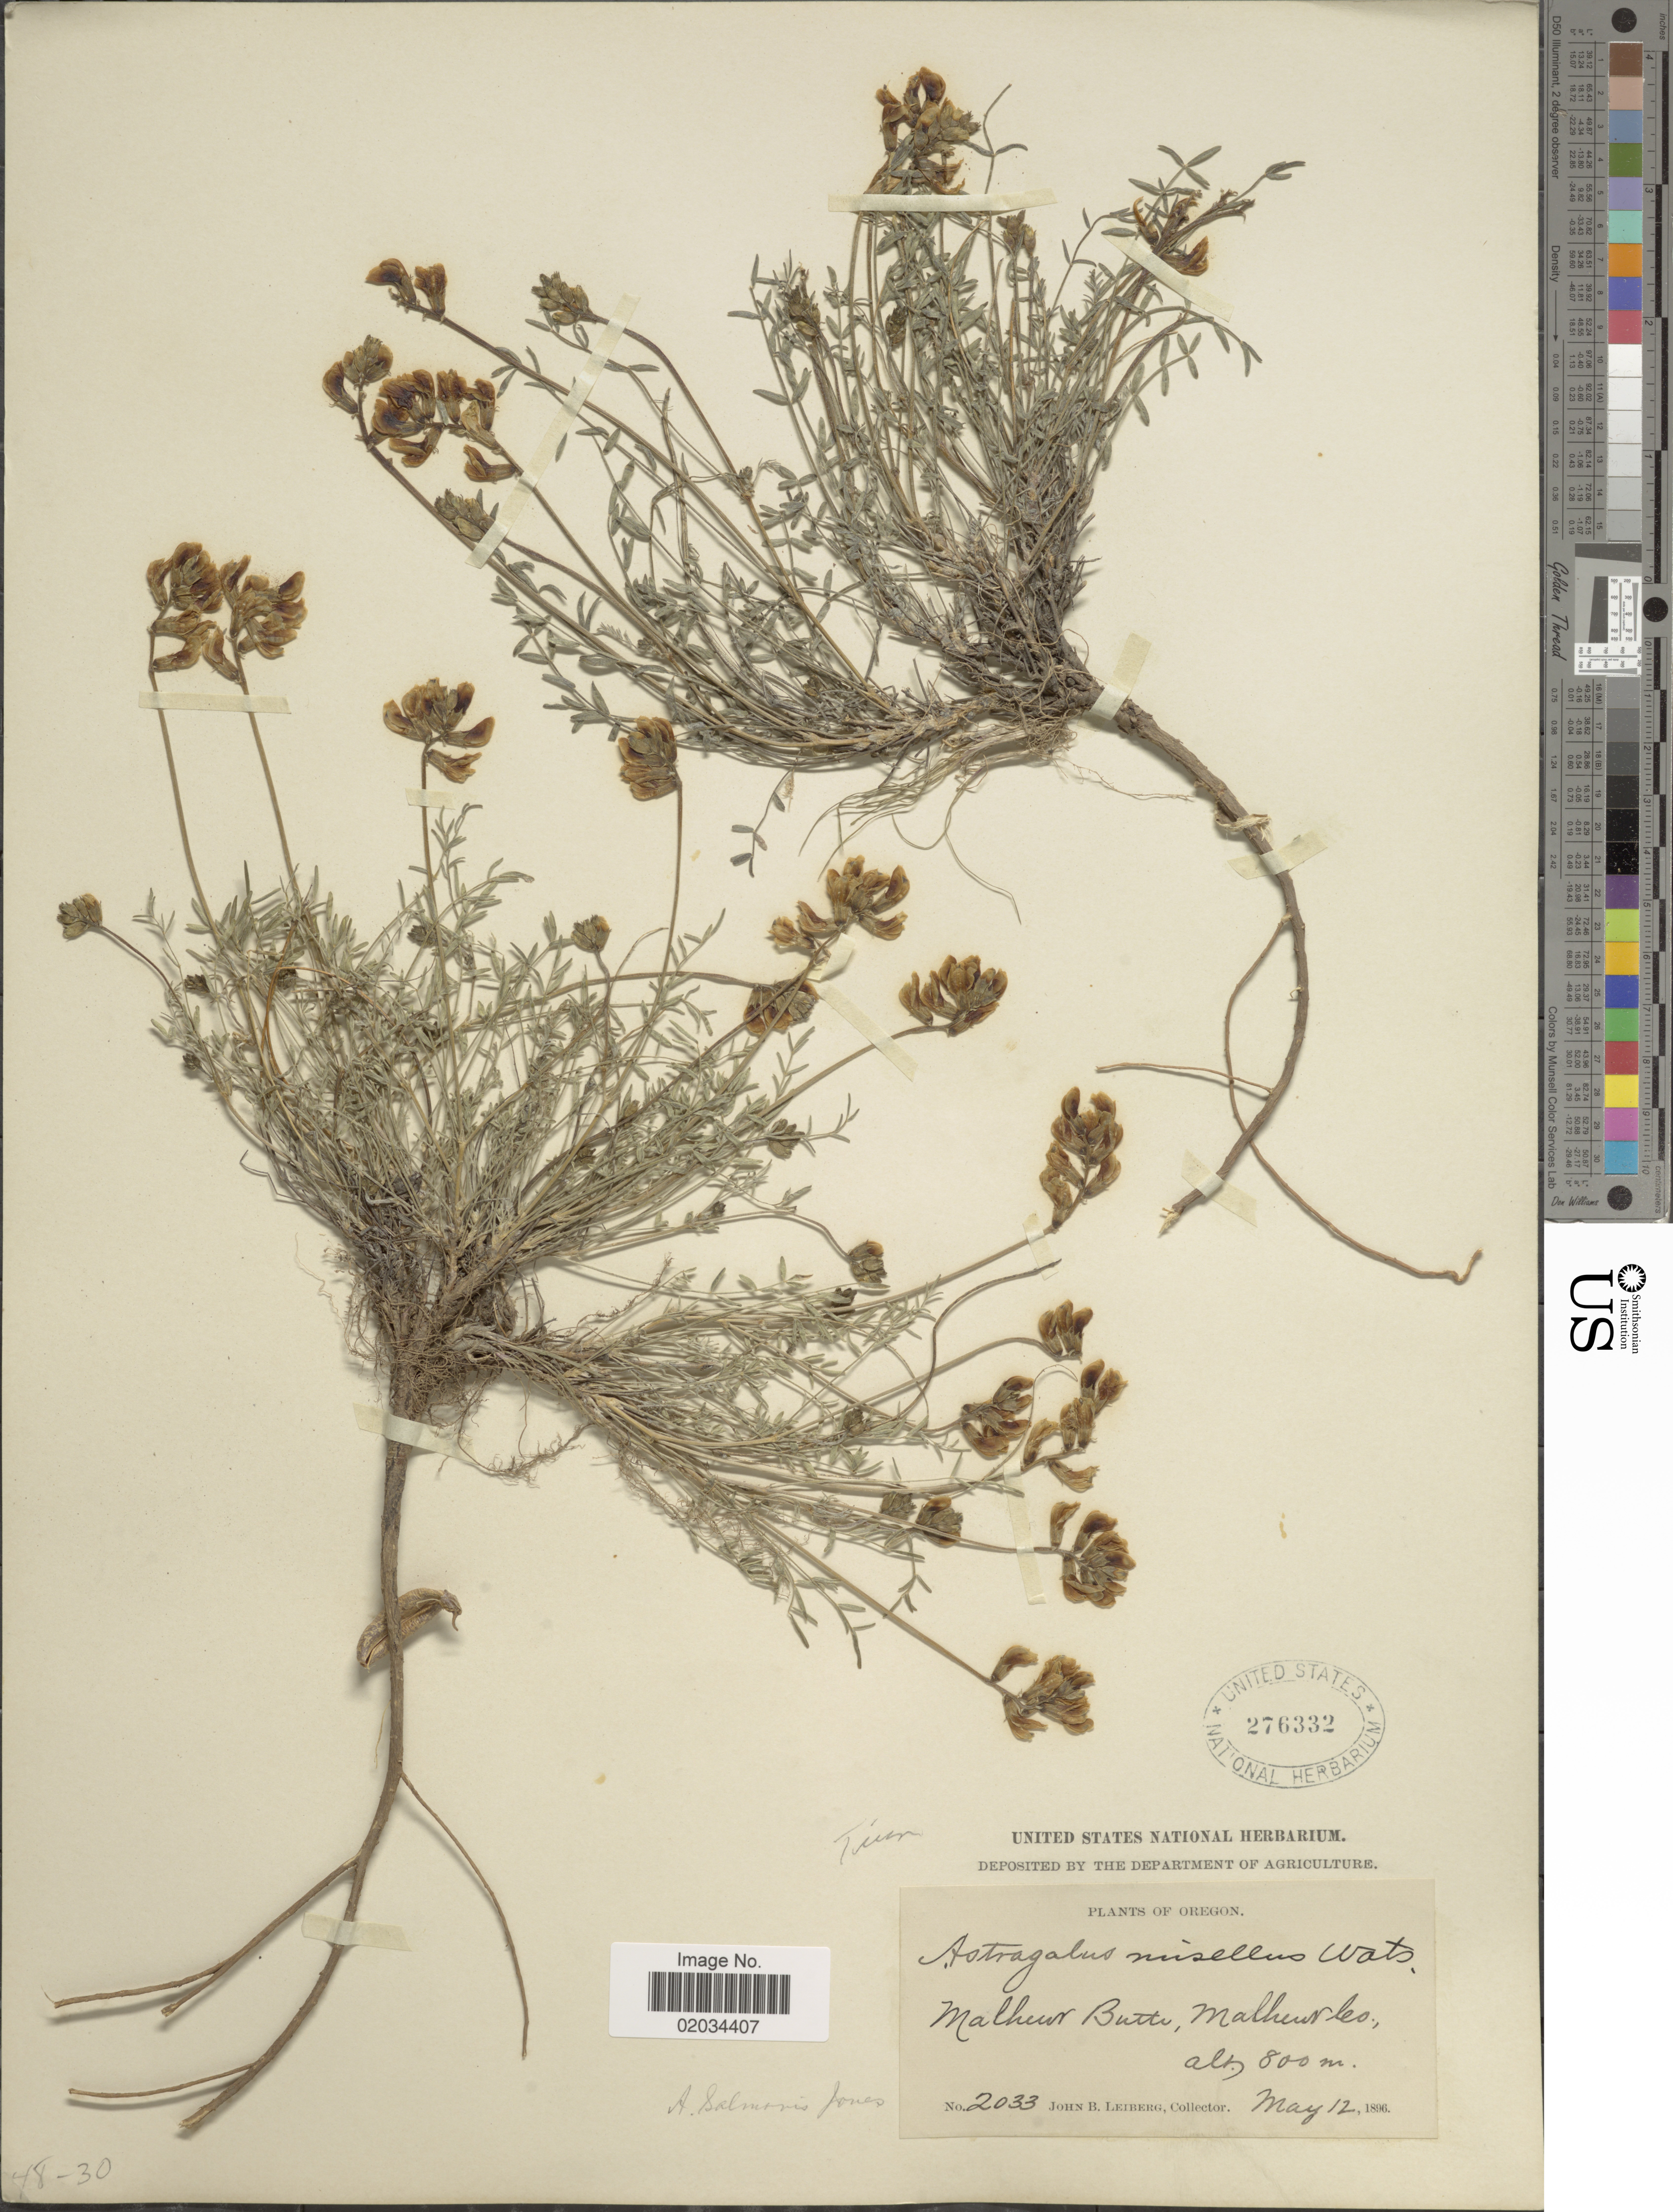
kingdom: Plantae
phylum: Tracheophyta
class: Magnoliopsida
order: Fabales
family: Fabaceae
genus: Astragalus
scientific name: Astragalus salmonis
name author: M.E. Jones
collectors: J. Leiberg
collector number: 2033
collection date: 1896-05-12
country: United States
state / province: Oregon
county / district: Malheur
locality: Malheur Butte, Malheur Co.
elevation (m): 800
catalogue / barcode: US 276332